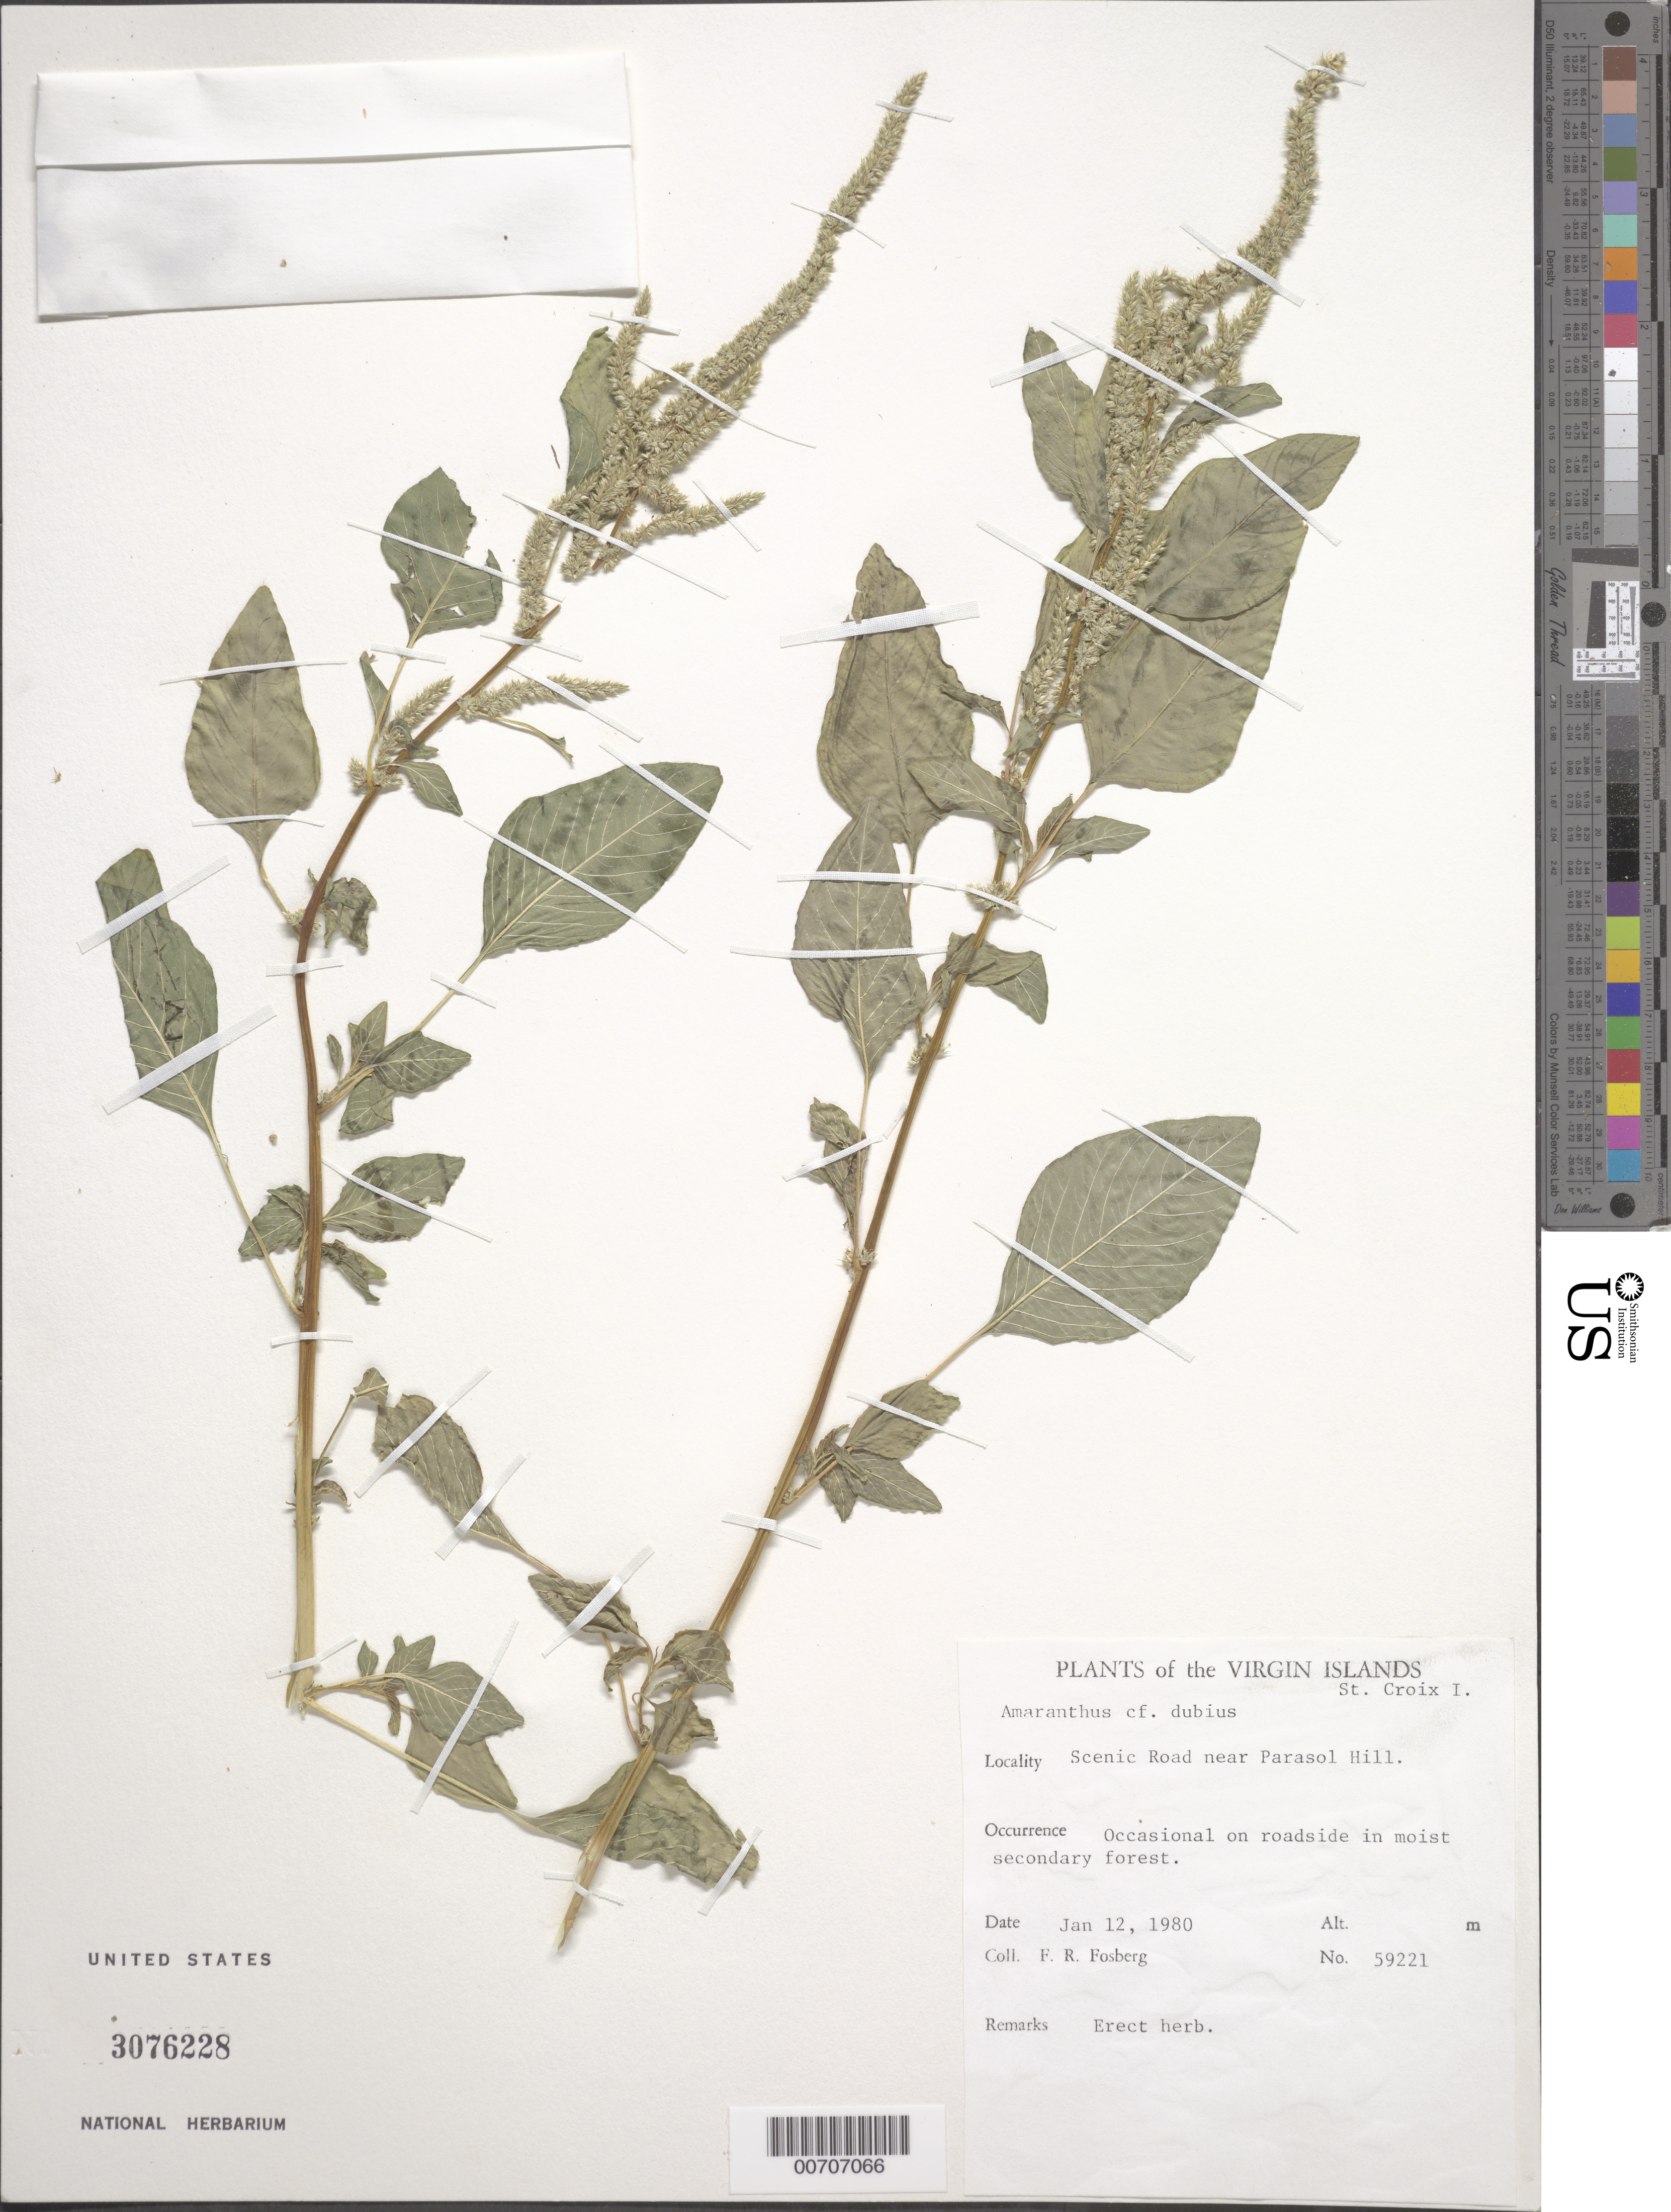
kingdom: Plantae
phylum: Tracheophyta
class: Magnoliopsida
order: Caryophyllales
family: Amaranthaceae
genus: Amaranthus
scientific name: Amaranthus dubius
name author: Mart. ex Thell.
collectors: F. R. Fosberg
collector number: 59221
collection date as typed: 12 Jan 1980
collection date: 1980-01-12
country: U.S. Virgin Islands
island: St. Croix Island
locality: Scenic Road near Parasol Hill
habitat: On roadside in moist secondary forest.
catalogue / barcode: US 3076228